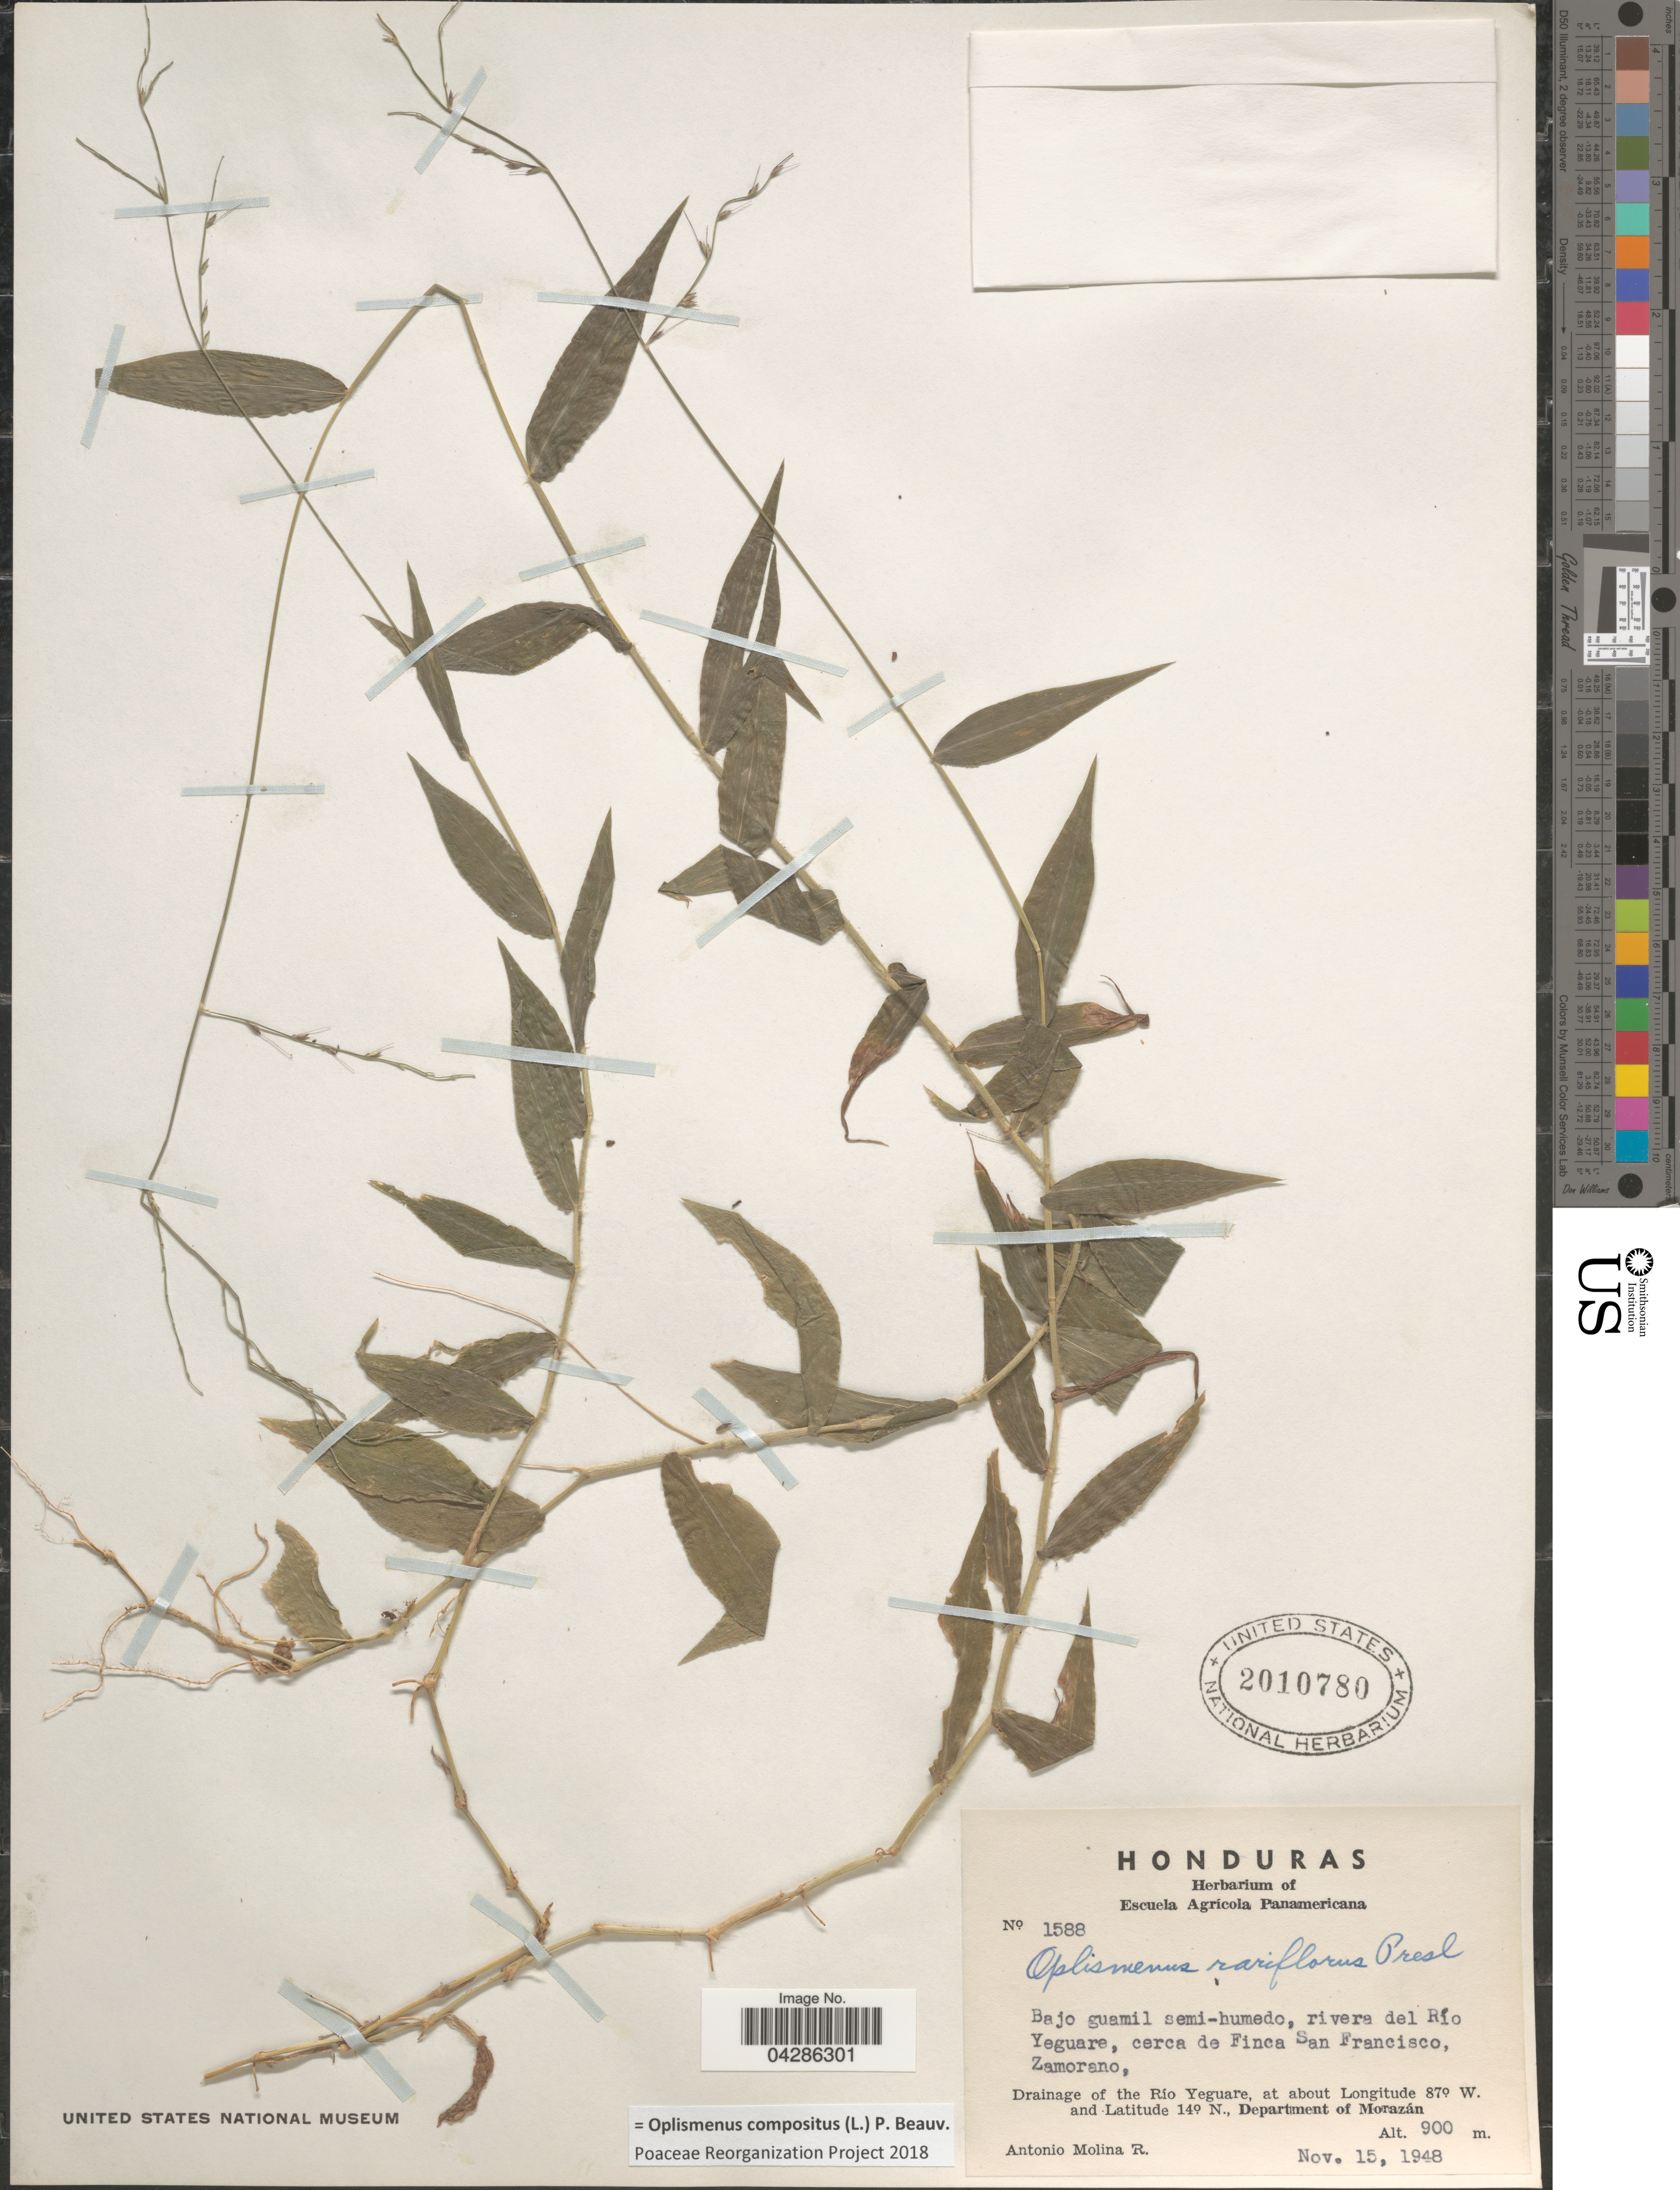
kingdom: Plantae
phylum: Tracheophyta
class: Liliopsida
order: Poales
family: Poaceae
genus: Oplismenus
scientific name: Oplismenus compositus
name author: (L.) P. Beauv.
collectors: A. Molina R.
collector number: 1588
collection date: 1948-11-15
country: Honduras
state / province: Fco. Morazán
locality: Bajo guamil semi-humedo, rivera del Río Yeguare, cerca de Finca San Francisco, Zamorano, Drainage of the Río Yeguare, Departement of Morazán.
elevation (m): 900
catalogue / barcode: US 2010780